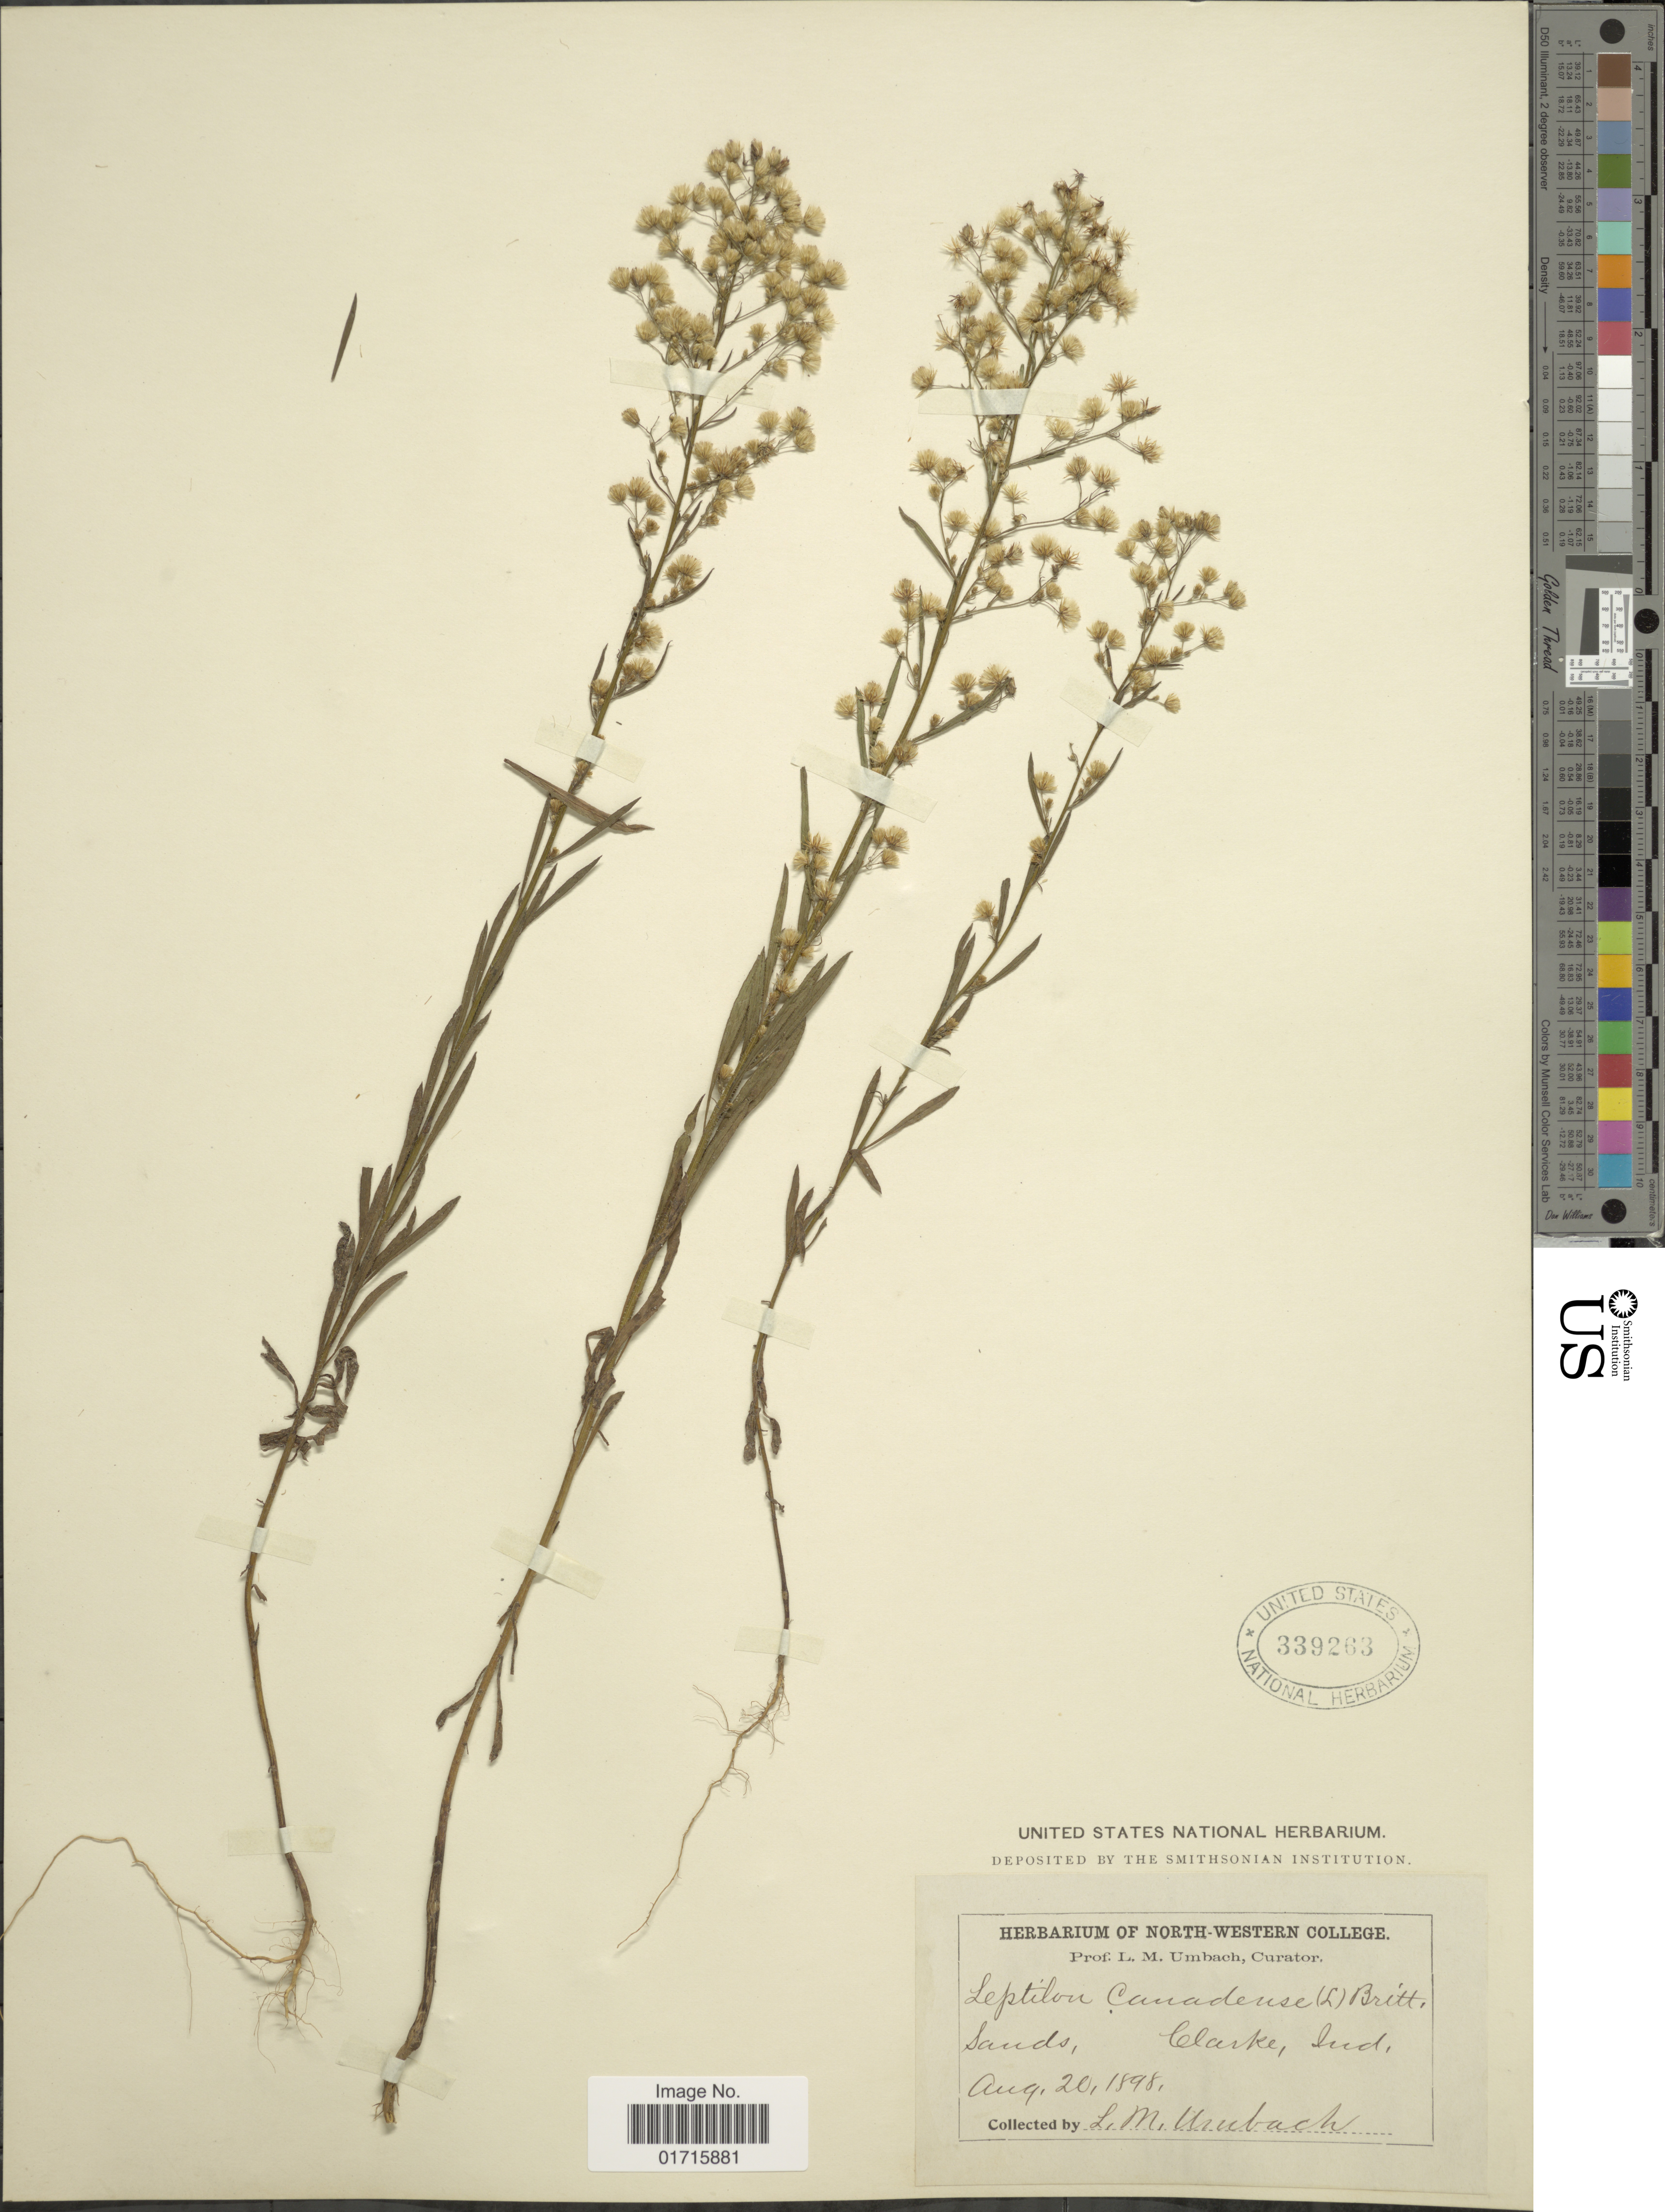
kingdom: Plantae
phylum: Tracheophyta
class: Magnoliopsida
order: Asterales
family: Asteraceae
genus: Conyza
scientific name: Conyza canadensis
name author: (L.) Cronq.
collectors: L. M. Umbach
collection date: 1898-08-20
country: United States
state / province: Indiana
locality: Sands, Clarke, Ind.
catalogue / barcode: US 339263